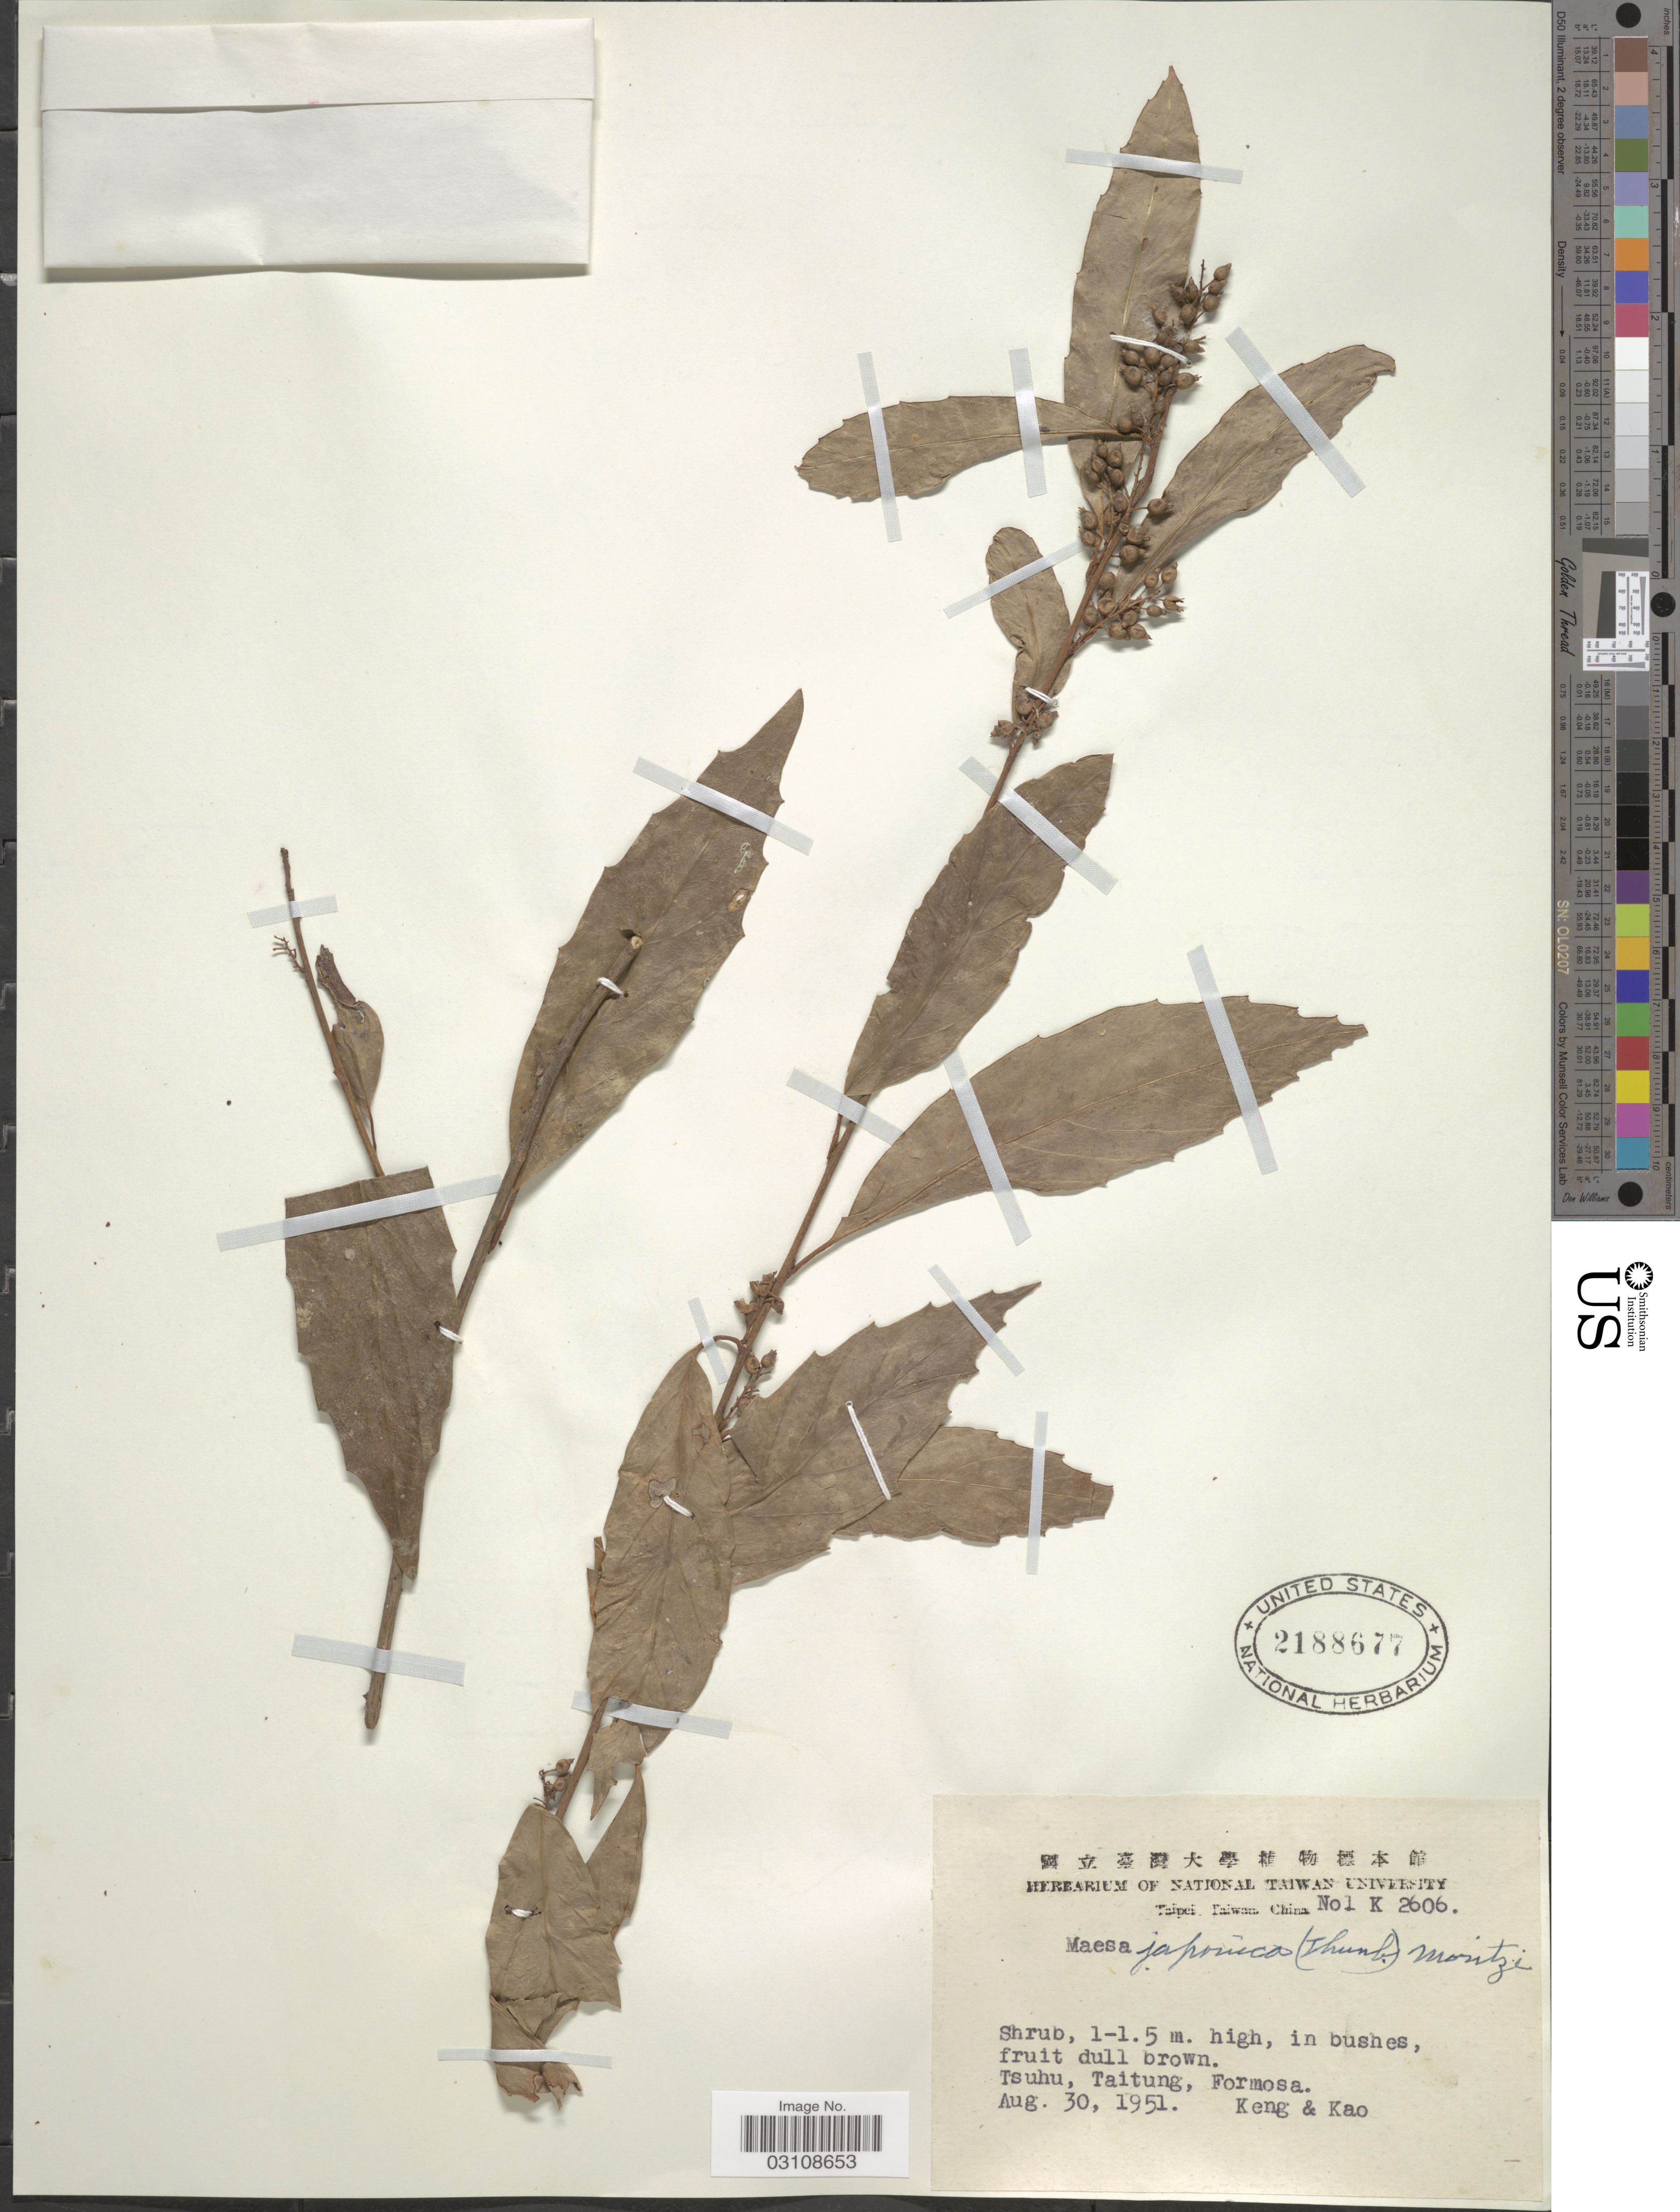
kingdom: Plantae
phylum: Tracheophyta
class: Magnoliopsida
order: Ericales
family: Primulaceae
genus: Maesa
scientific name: Maesa japonica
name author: Merr.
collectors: -- Keng & -. Kao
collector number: K2606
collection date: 1951-08-30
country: Taiwan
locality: Tsuhu, Taitung, Formosa.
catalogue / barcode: US 2188677